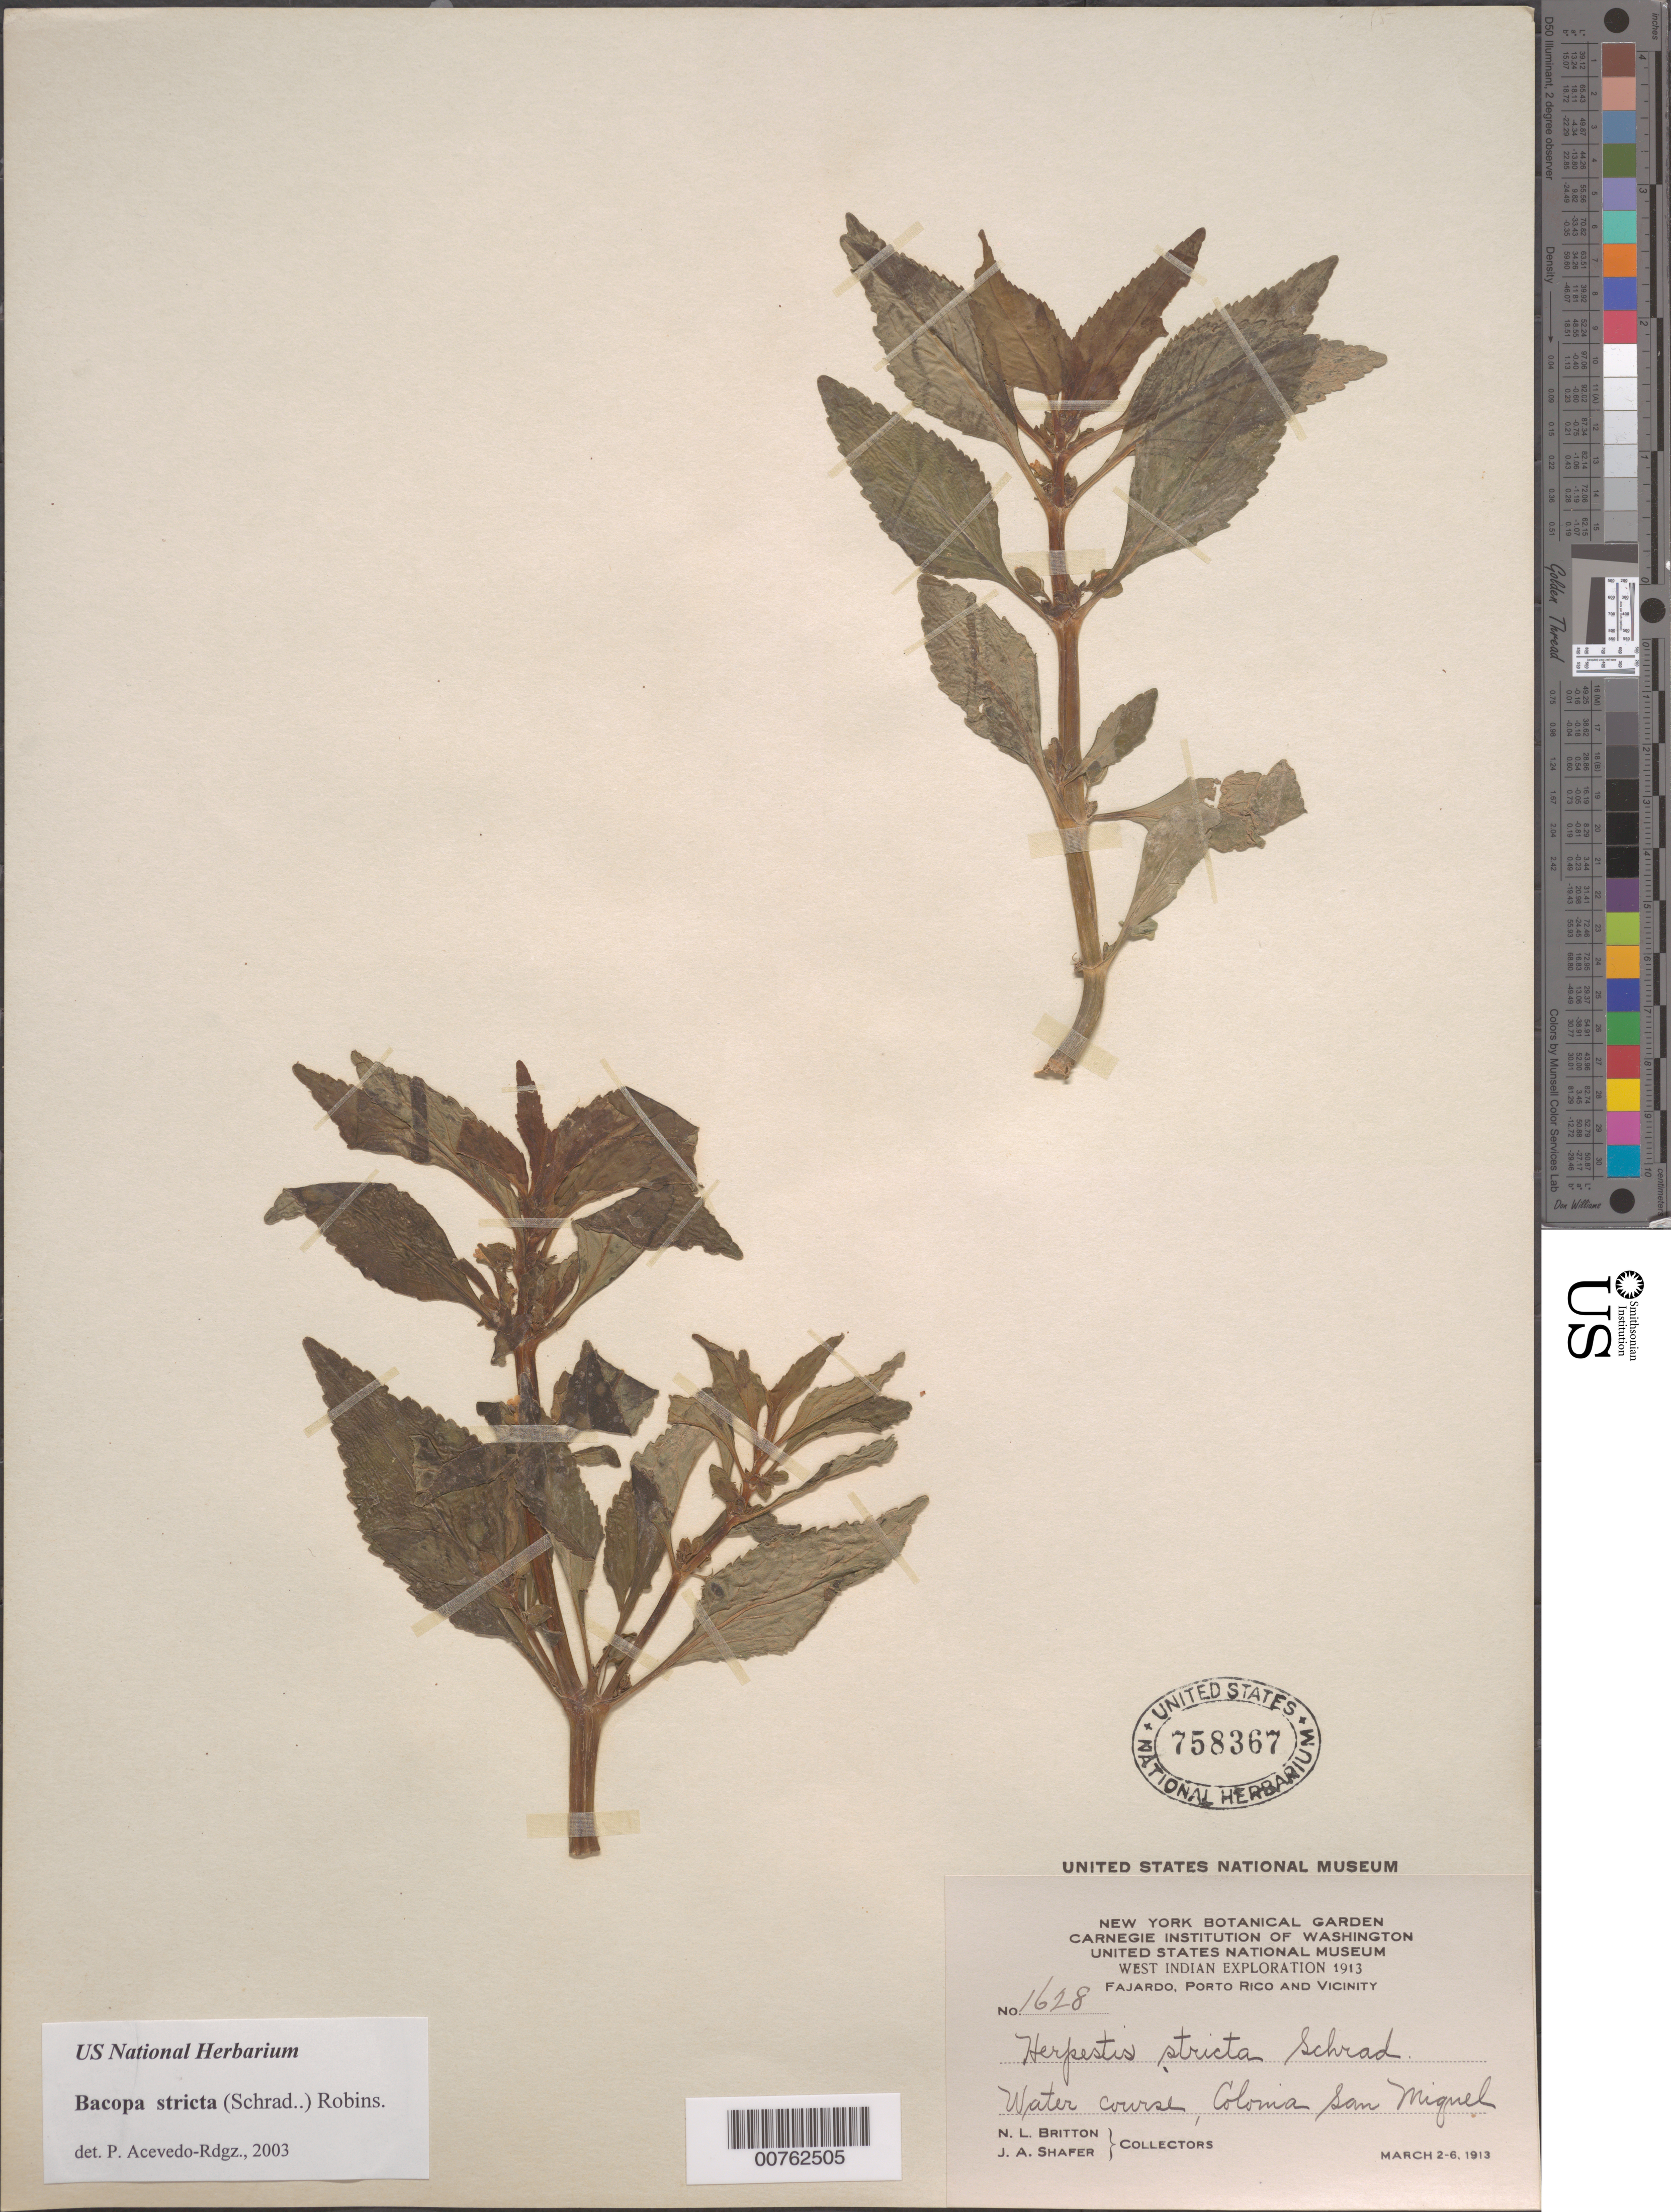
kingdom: Plantae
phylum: Tracheophyta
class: Magnoliopsida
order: Lamiales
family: Plantaginaceae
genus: Bacopa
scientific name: Bacopa stricta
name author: (Schrad.) B.L. Rob.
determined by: Acevedo-Rodríguez, P., (BOT), Smithsonian Institution - National Museum of Natural History (UNITED STATES)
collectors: N. Britton & J. A. Shafer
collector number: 1628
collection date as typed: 02 Mar 1913 to 06 Mar 1913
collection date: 1913-03-02/1913-03-06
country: Puerto Rico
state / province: Fajardo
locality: Fajardo, Colonia San Miguel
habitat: Water course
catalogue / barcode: US 758367